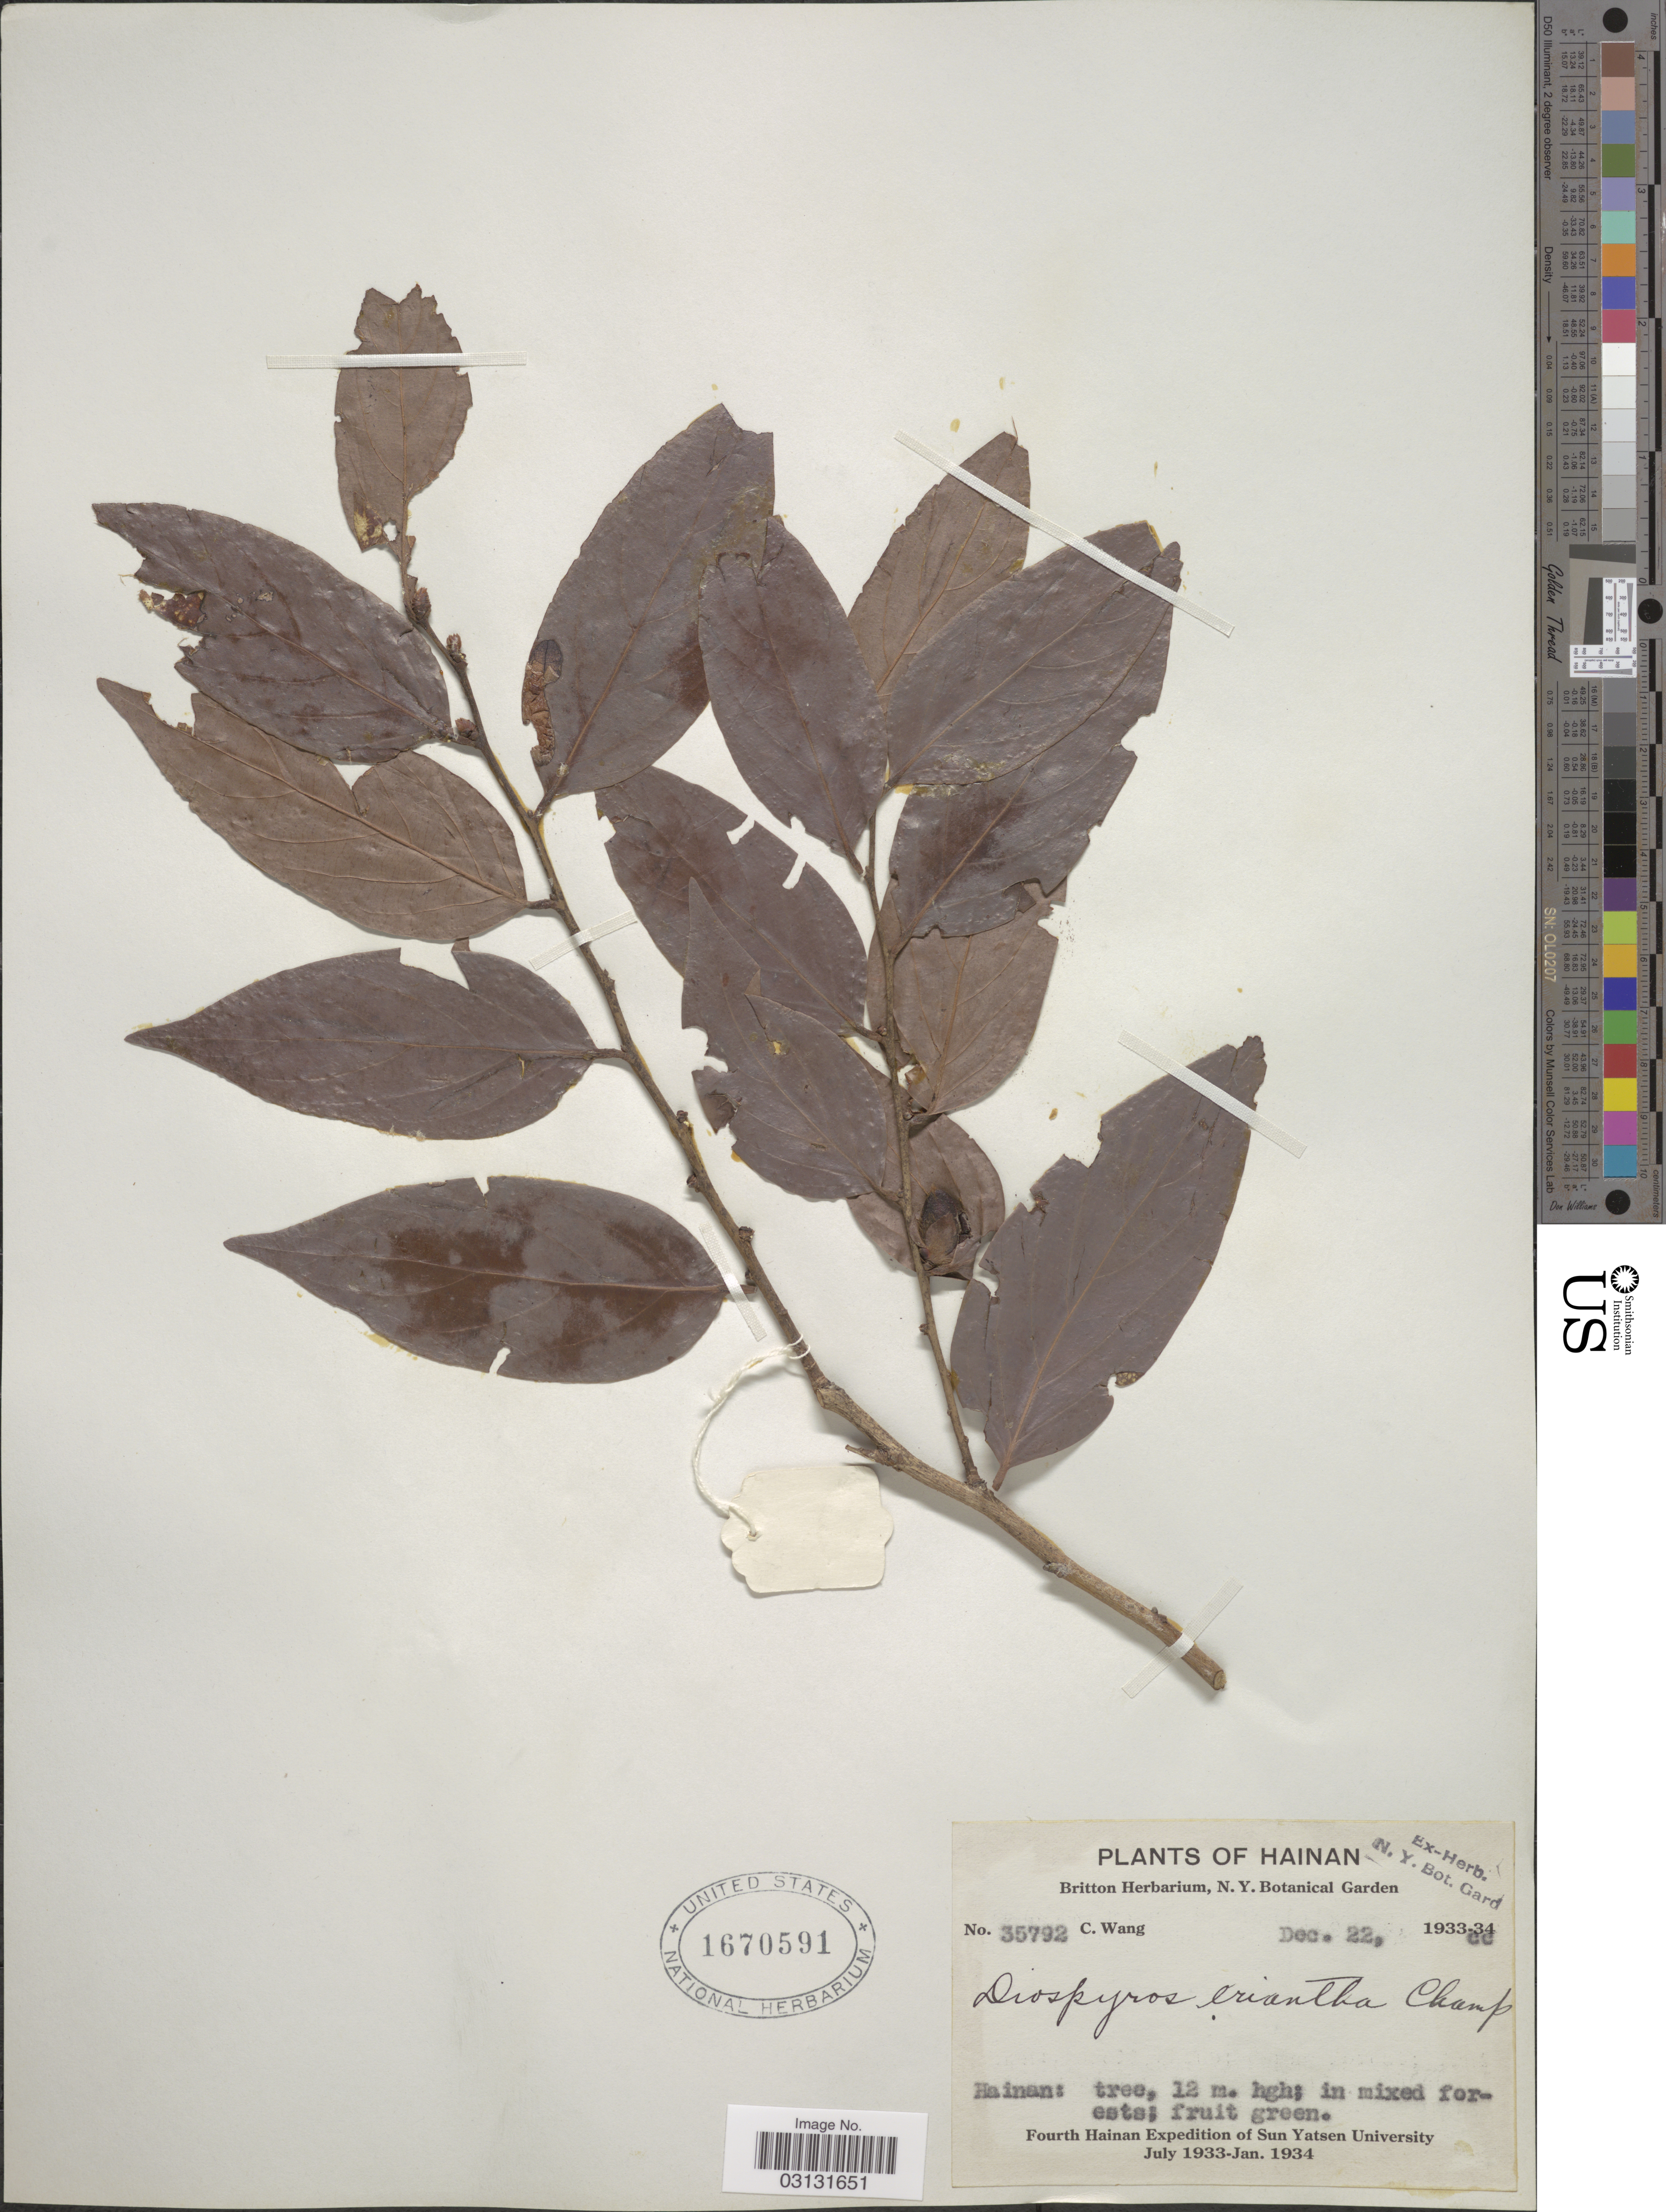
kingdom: Plantae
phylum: Tracheophyta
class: Magnoliopsida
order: Ericales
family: Ebenaceae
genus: Diospyros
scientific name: Diospyros eriantha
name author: Champ. ex Benth.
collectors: C. Wang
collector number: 35792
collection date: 1933-12-22/1934-12-22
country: China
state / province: Hainan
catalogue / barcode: US 1670591